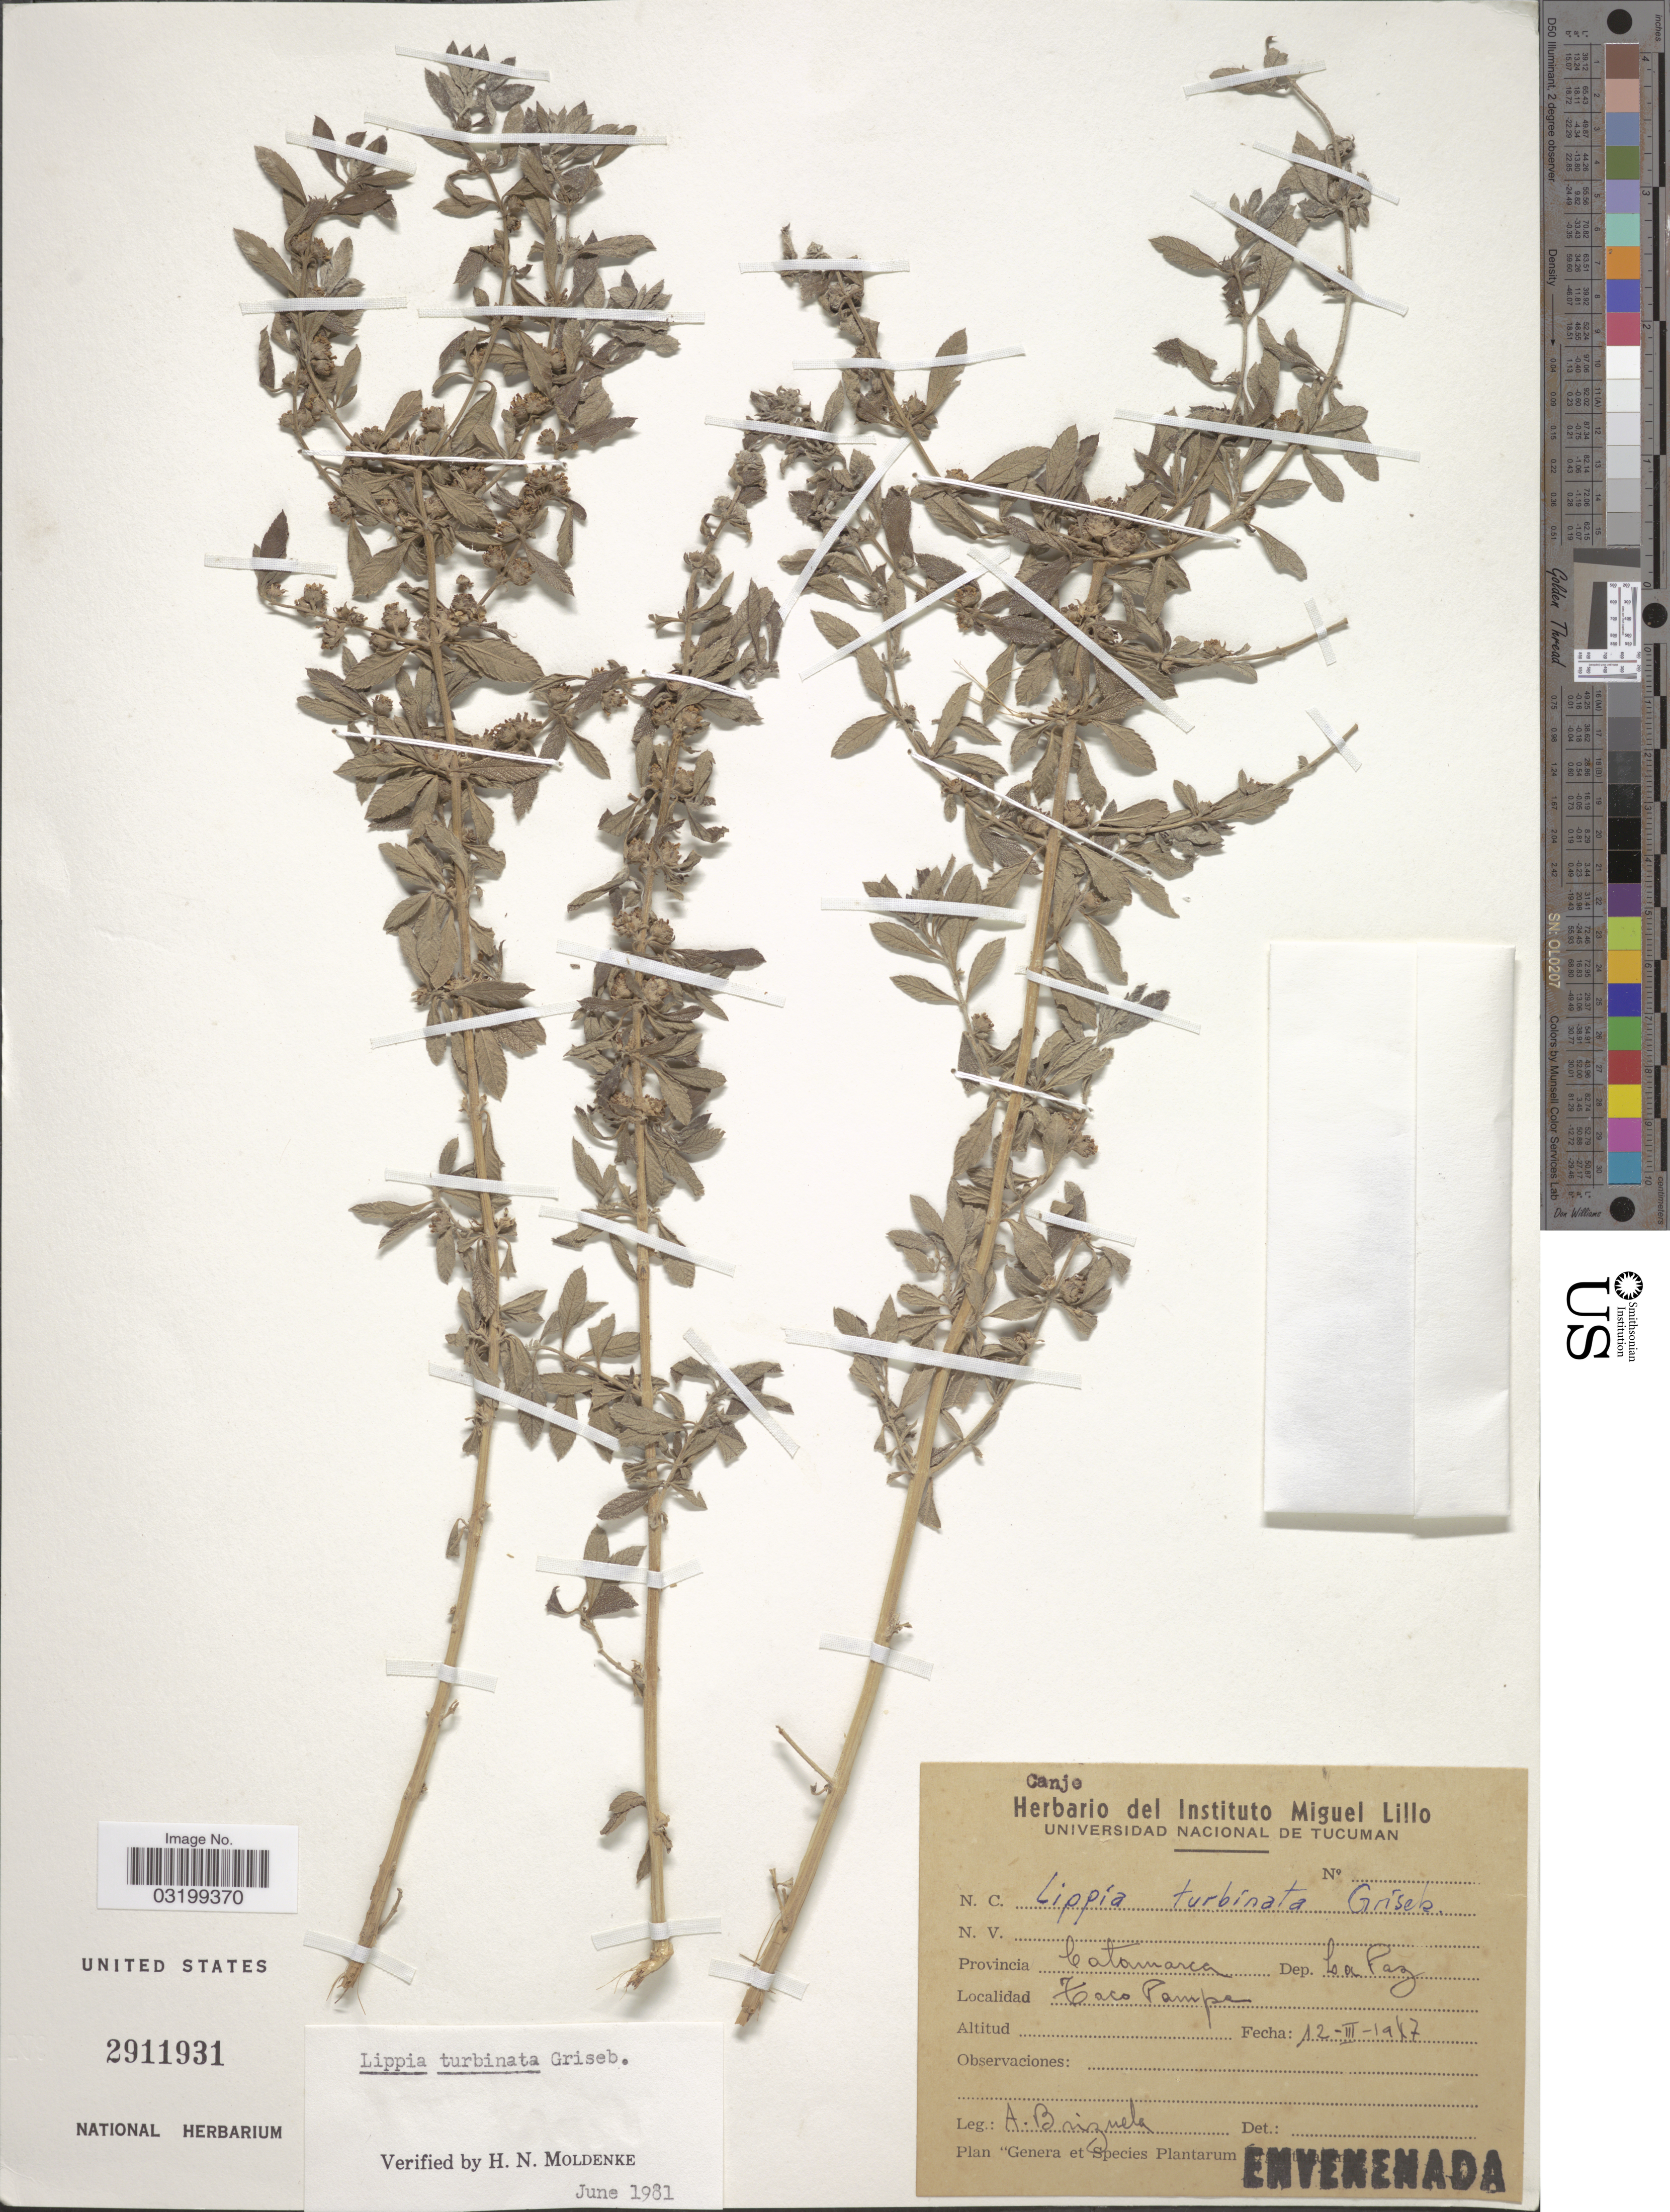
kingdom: Plantae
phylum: Tracheophyta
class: Magnoliopsida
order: Lamiales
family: Verbenaceae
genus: Lippia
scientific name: Lippia turbinata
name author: Griseb.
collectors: A. Brizuela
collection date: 1947-03-12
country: Argentina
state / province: Catamarca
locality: Dep. La Paz. Taco Pampa.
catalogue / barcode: US 2911931